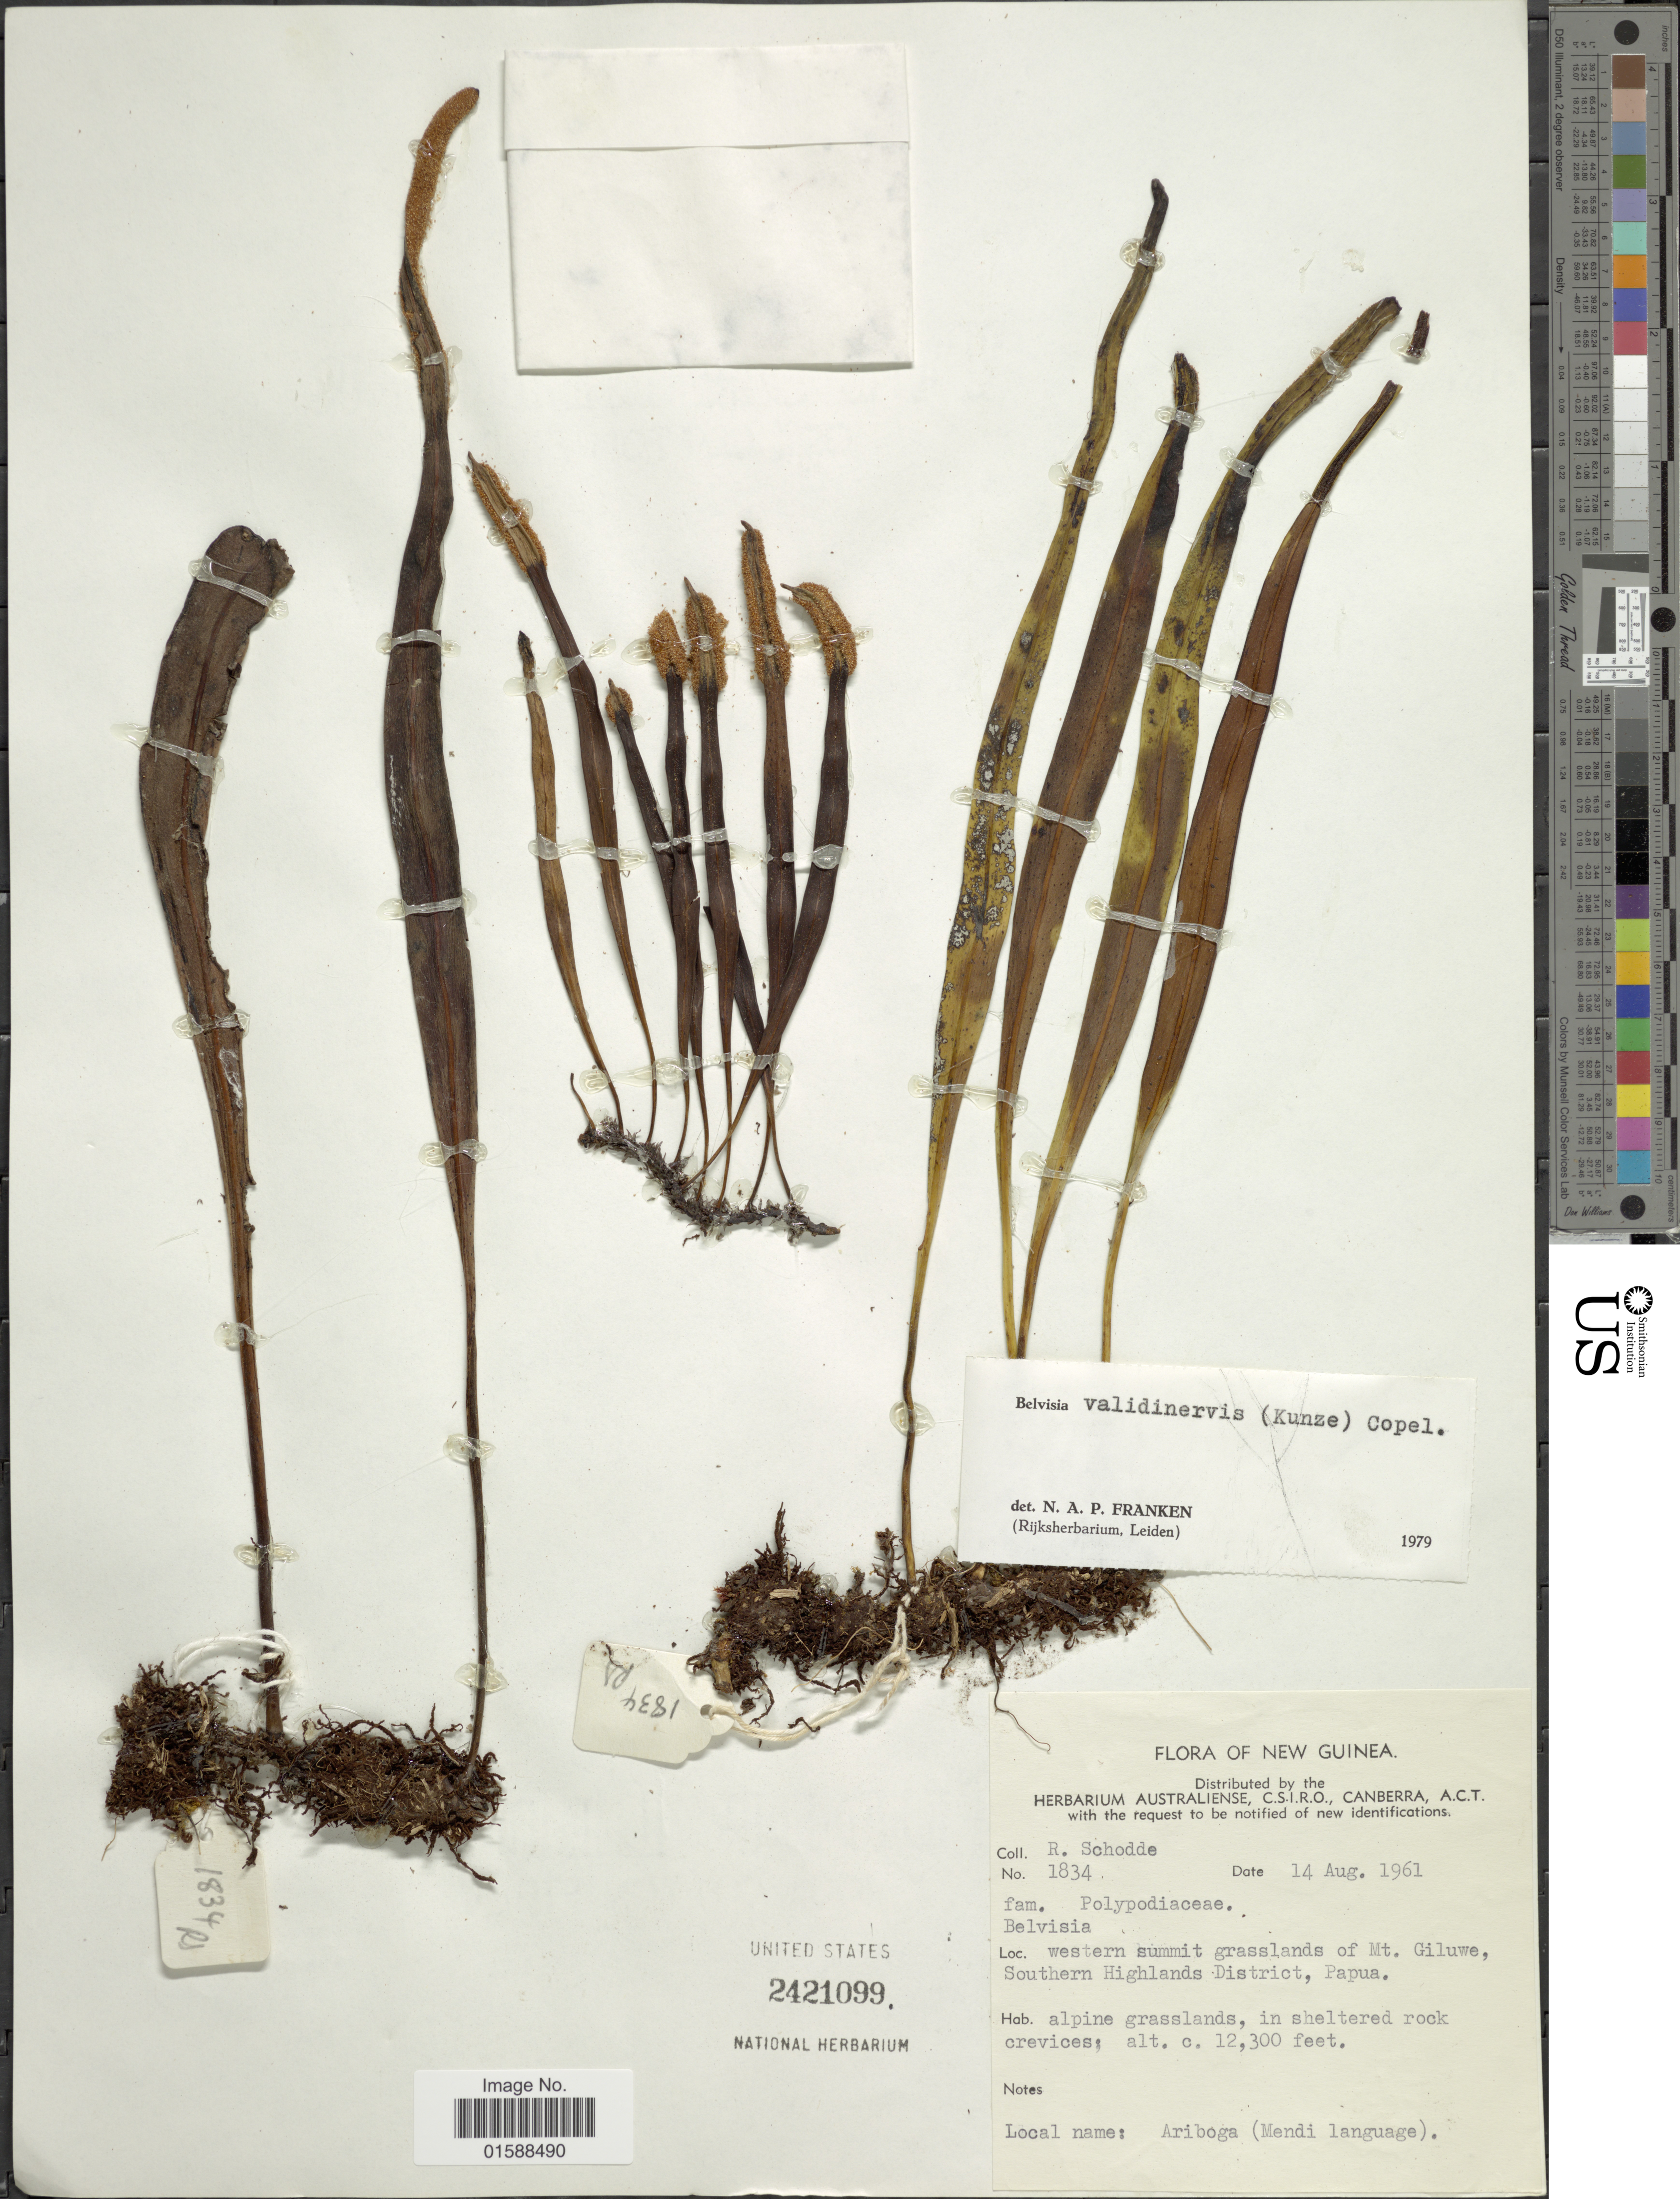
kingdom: Plantae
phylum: Tracheophyta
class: Polypodiopsida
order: Polypodiales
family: Polypodiaceae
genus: Lepisorus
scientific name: Lepisorus validinervis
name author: (Kunze) Li S. Wang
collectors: R. Schodde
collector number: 1834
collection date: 1961-08-14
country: Papua New Guinea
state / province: Southern Highlands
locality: New Guinea. western summit grasslands of Mt. Giluwe, Papua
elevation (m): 3749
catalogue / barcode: US 2421099